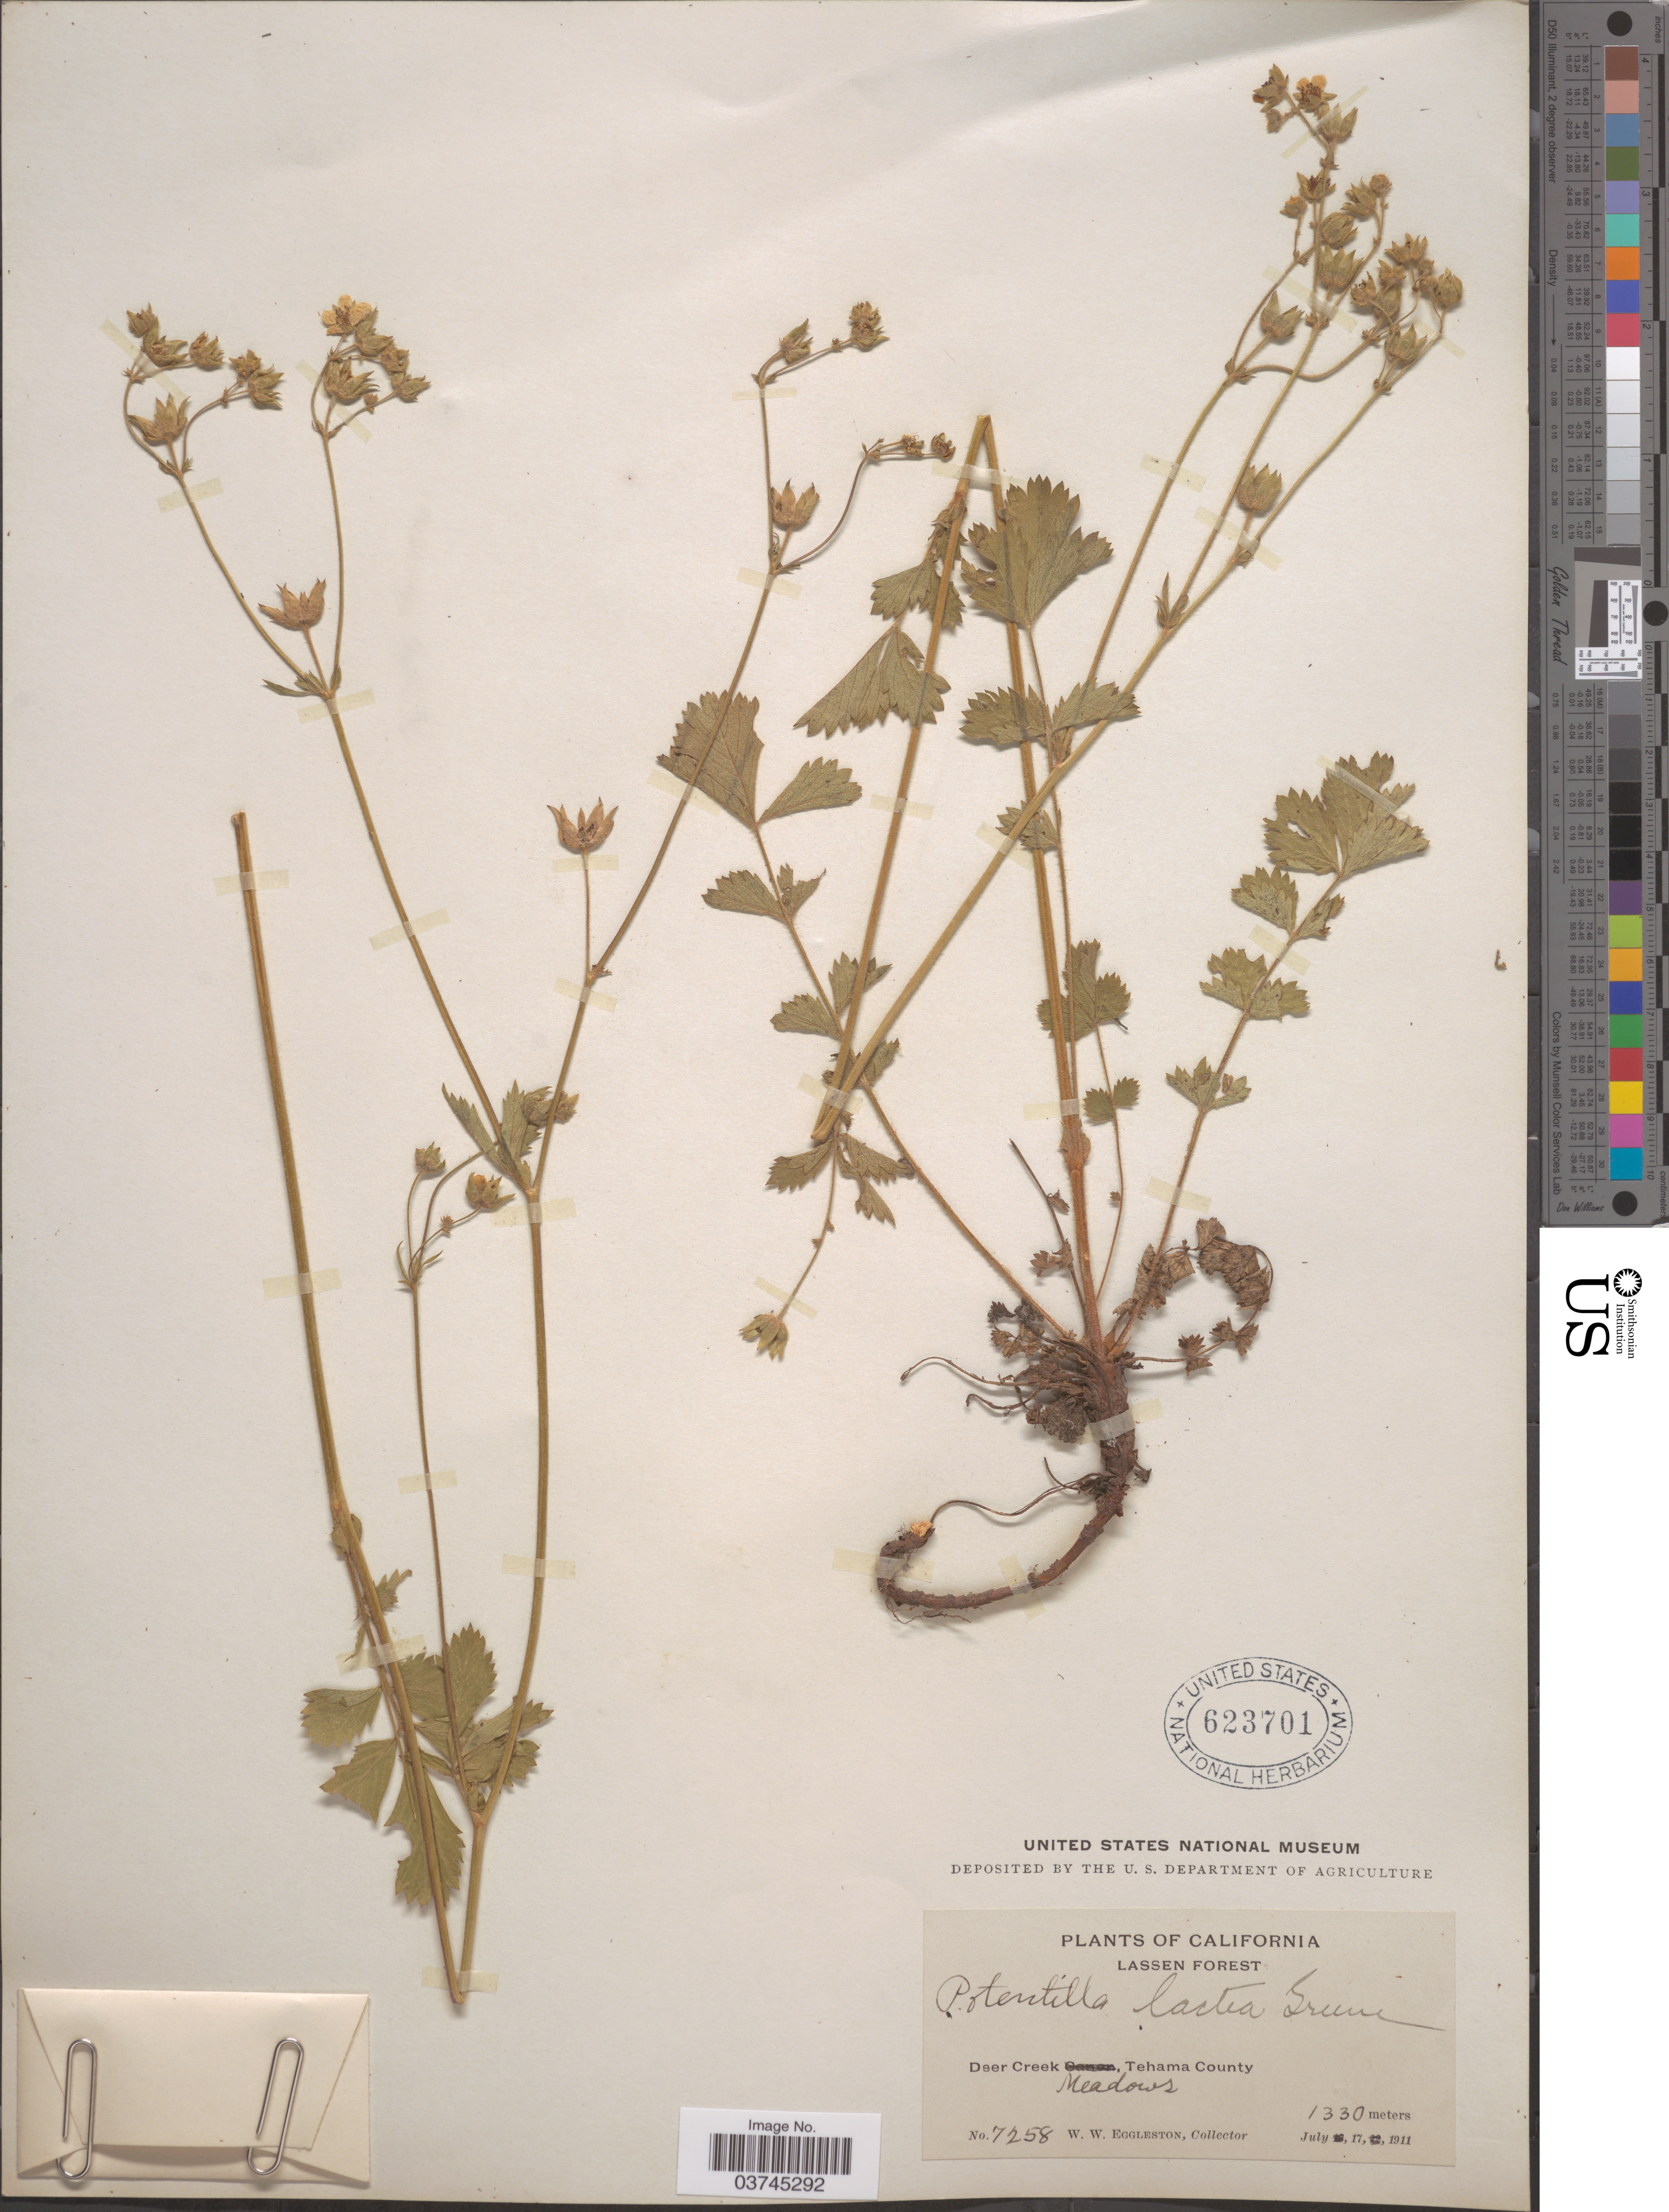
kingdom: Plantae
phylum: Tracheophyta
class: Magnoliopsida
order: Rosales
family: Rosaceae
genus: Drymocallis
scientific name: Drymocallis lactea var. austiniae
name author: (Jeps.) Ertter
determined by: Strong, Mark T., (BOT), Smithsonian Institution - National Museum of Natural History (UNITED STATES)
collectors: W. W. Eggleston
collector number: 7258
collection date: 1911-07-17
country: United States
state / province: California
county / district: Tehama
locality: Lassen Forest. Deer Creek Meadows, Tehama County.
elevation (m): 1330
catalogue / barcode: US 623701